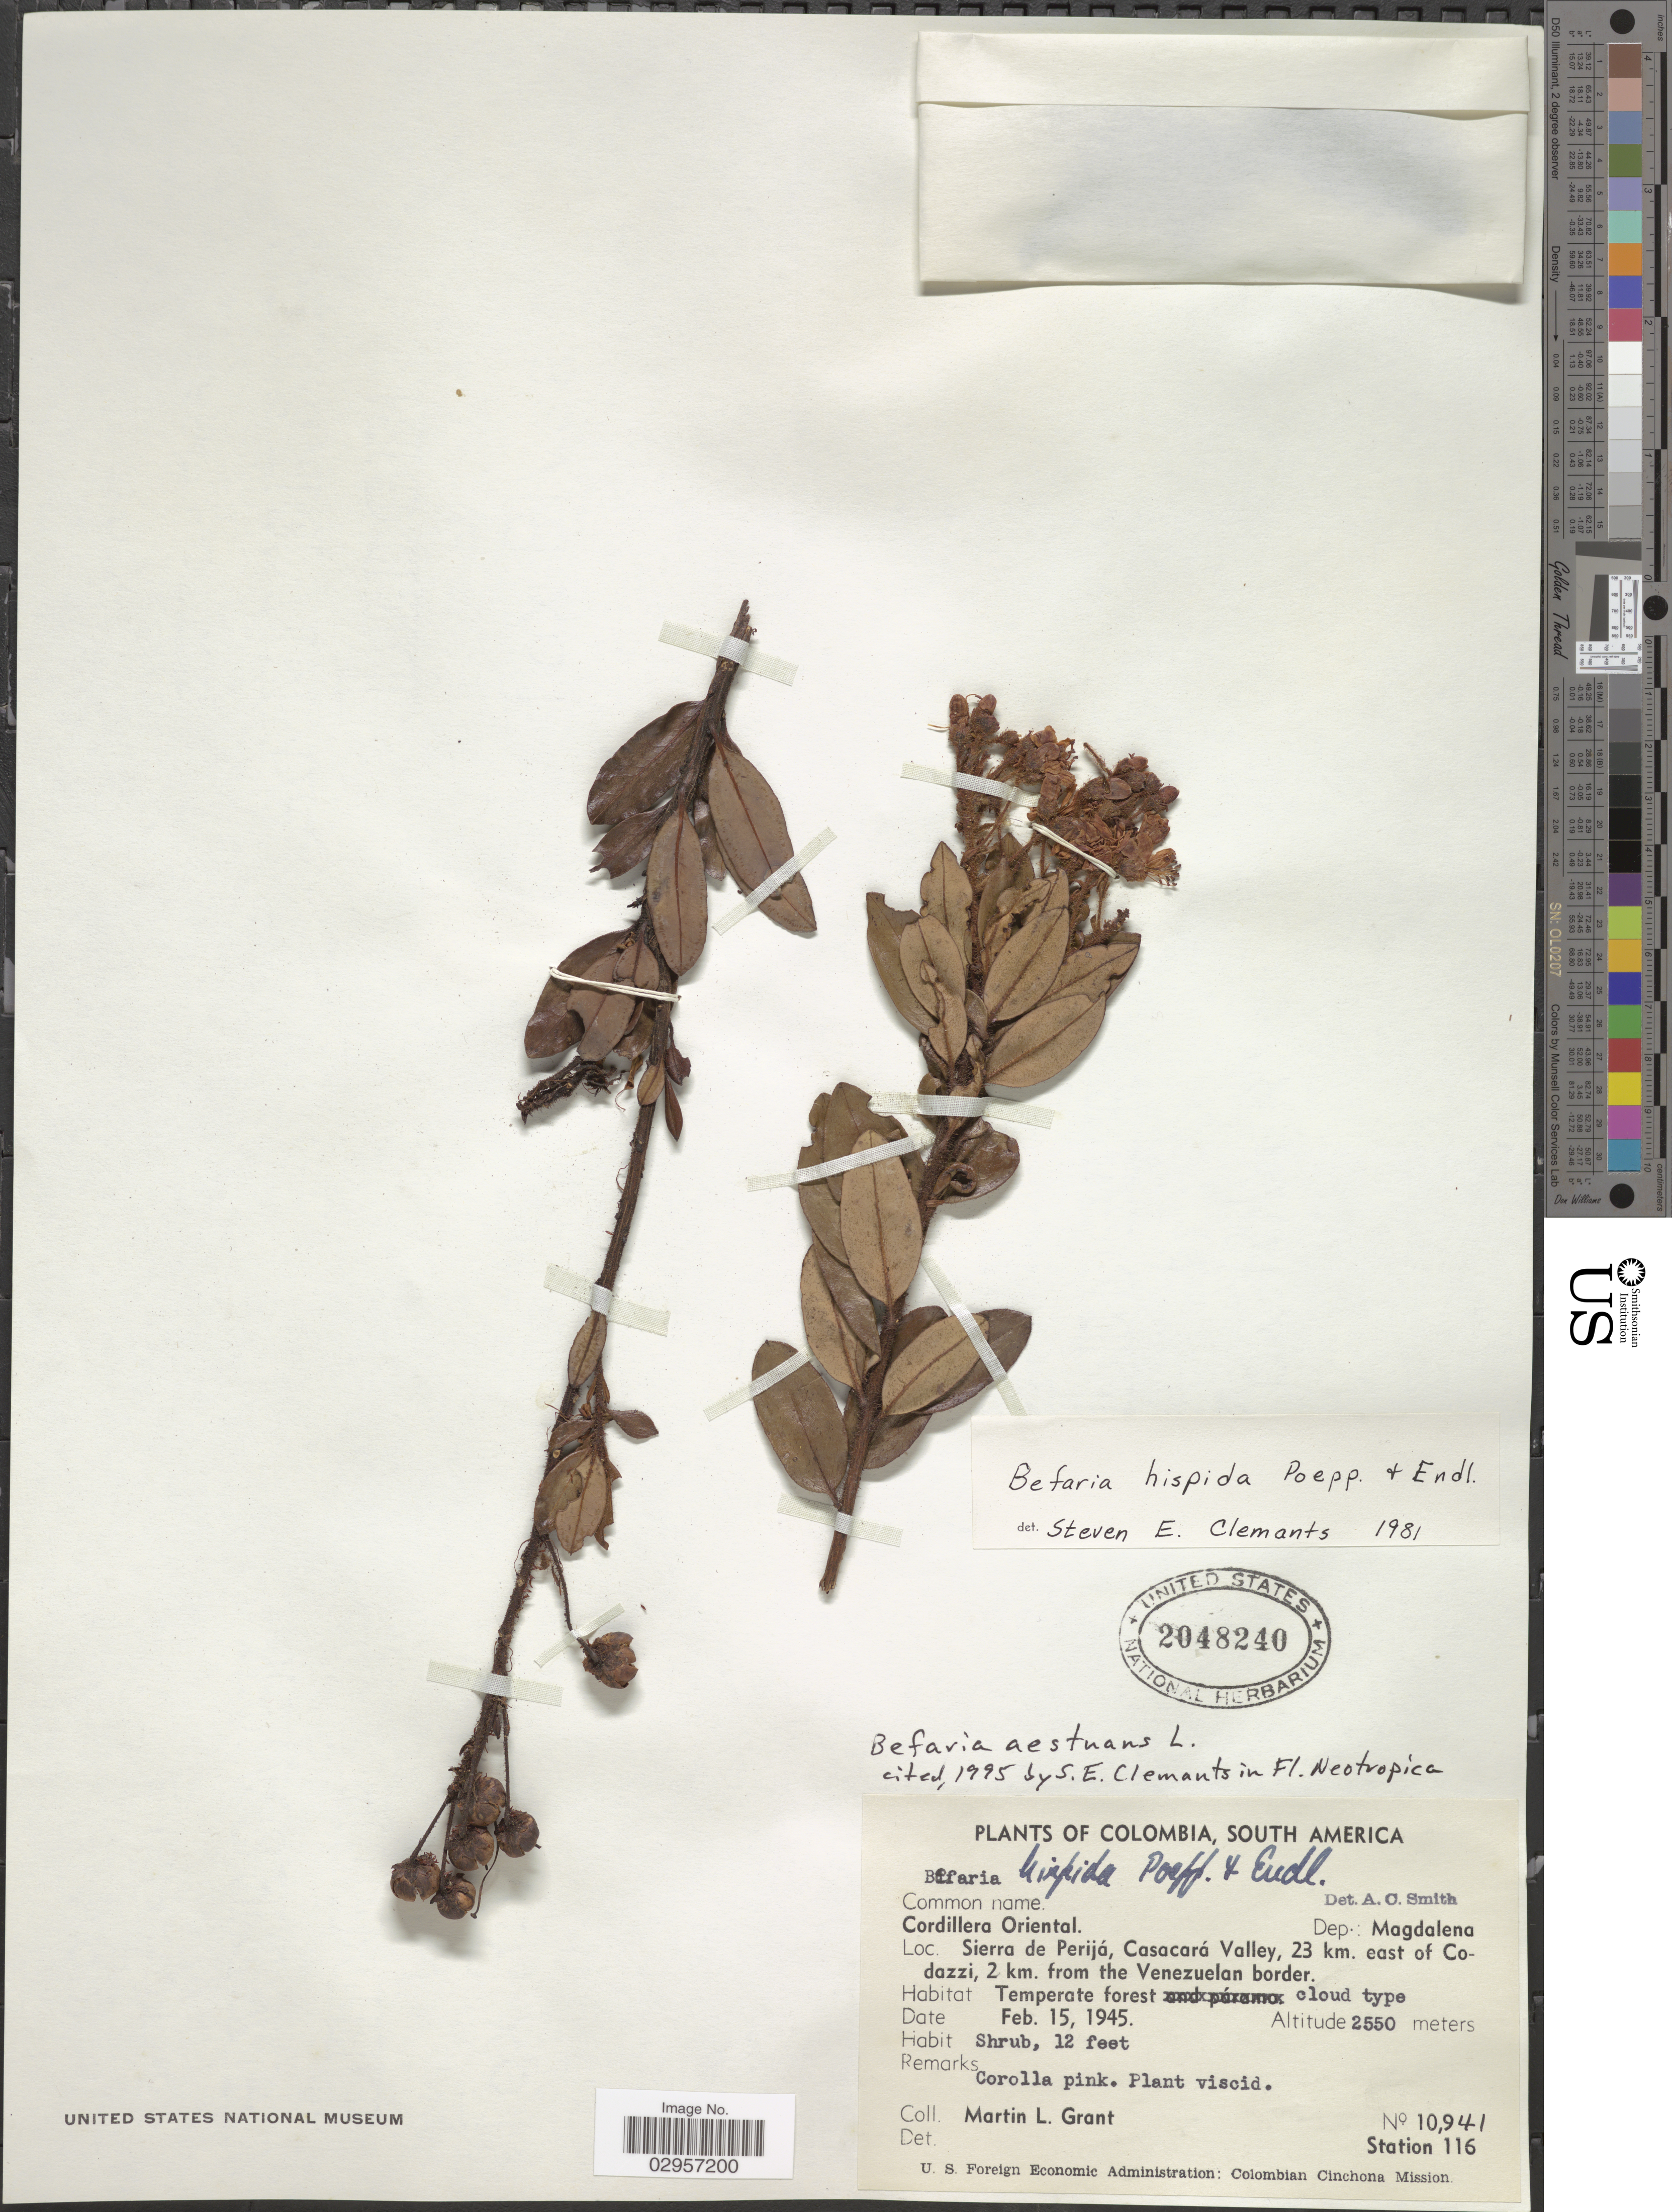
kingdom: Plantae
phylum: Tracheophyta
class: Magnoliopsida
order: Ericales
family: Ericaceae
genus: Befaria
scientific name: Befaria aestuans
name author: Mutis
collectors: M. L. Grant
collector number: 10941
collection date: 1945-02-15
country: Colombia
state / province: Magdalena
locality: Cordillera Oriental. Dep.: Magdalena. Sierra de Perijá, Casacará Valley, 23 km. east of Codazzi, 2 km. from the Venezuelan border.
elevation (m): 2550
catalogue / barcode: US 2048240